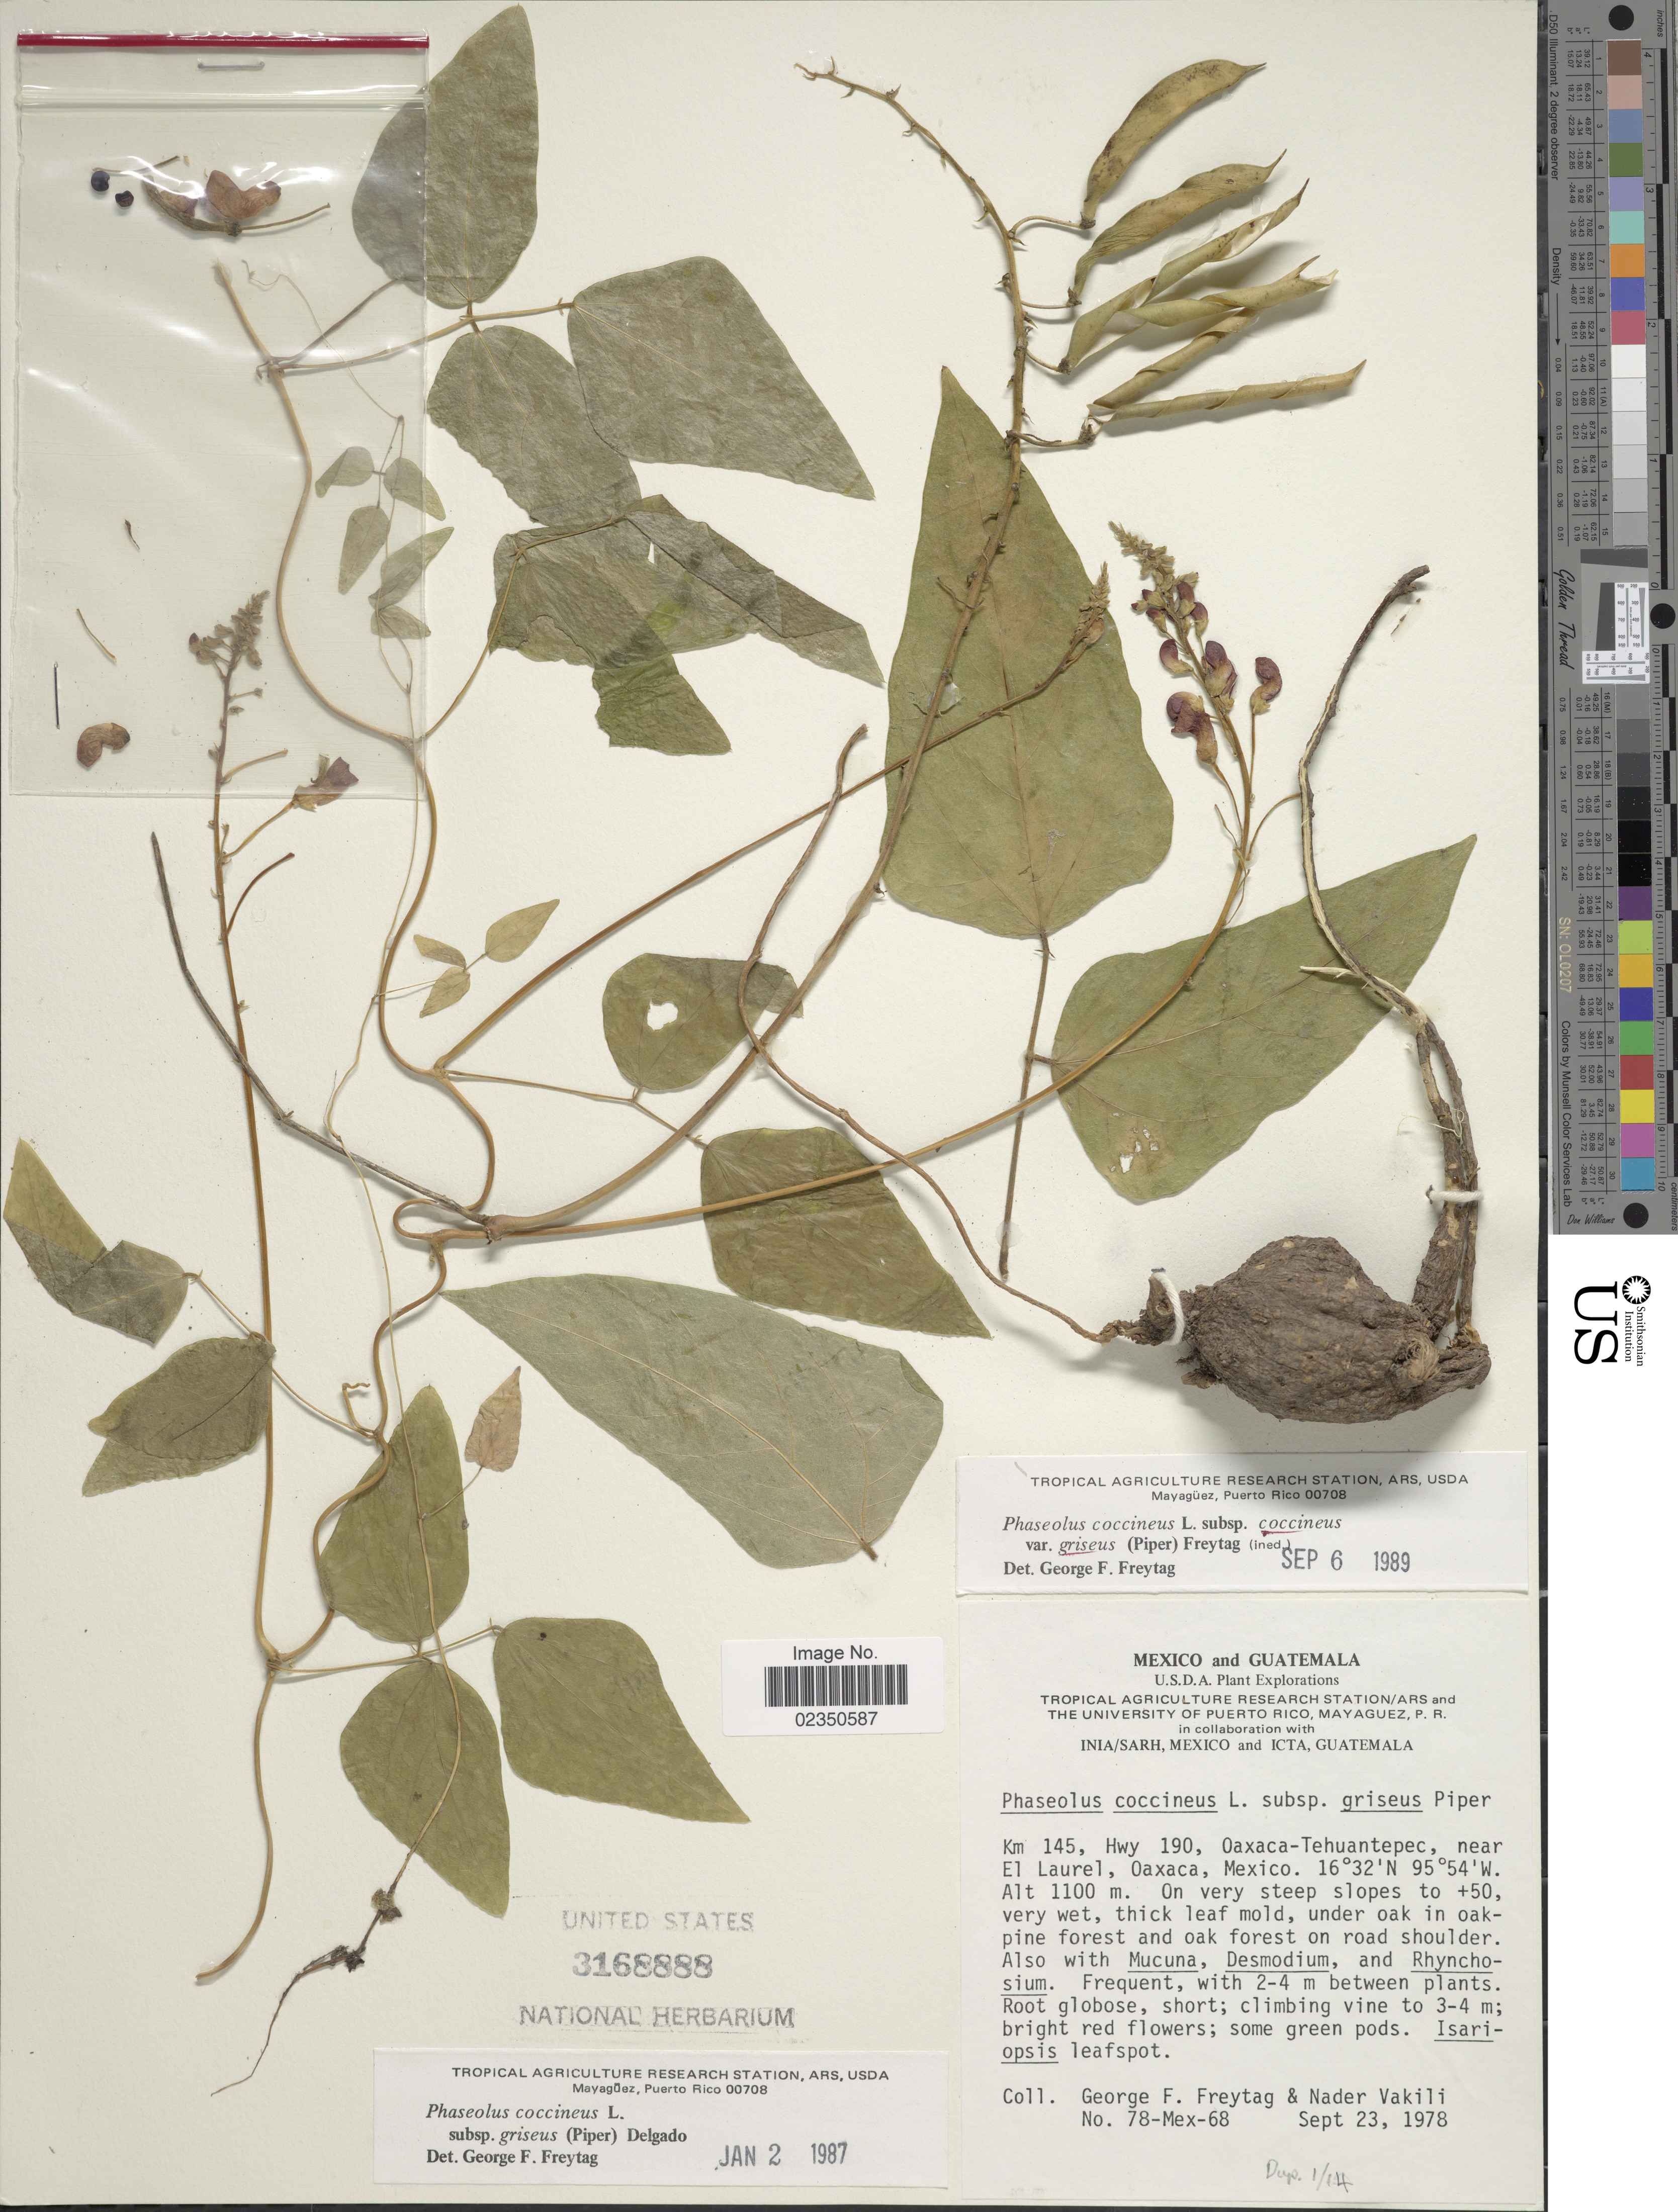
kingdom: Plantae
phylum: Tracheophyta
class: Magnoliopsida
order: Fabales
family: Fabaceae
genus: Phaseolus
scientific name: Phaseolus coccineus var. griseus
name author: (Piper) Freytag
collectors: G. F. Freytag & N. Vakili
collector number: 78-Mex-68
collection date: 1978-09-23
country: Mexico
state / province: Oaxaca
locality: Km 145, Hwy 190, Oaxaca-Tehuantepec, near El Laurel, on very steep slopes.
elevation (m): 1100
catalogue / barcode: US 3168888